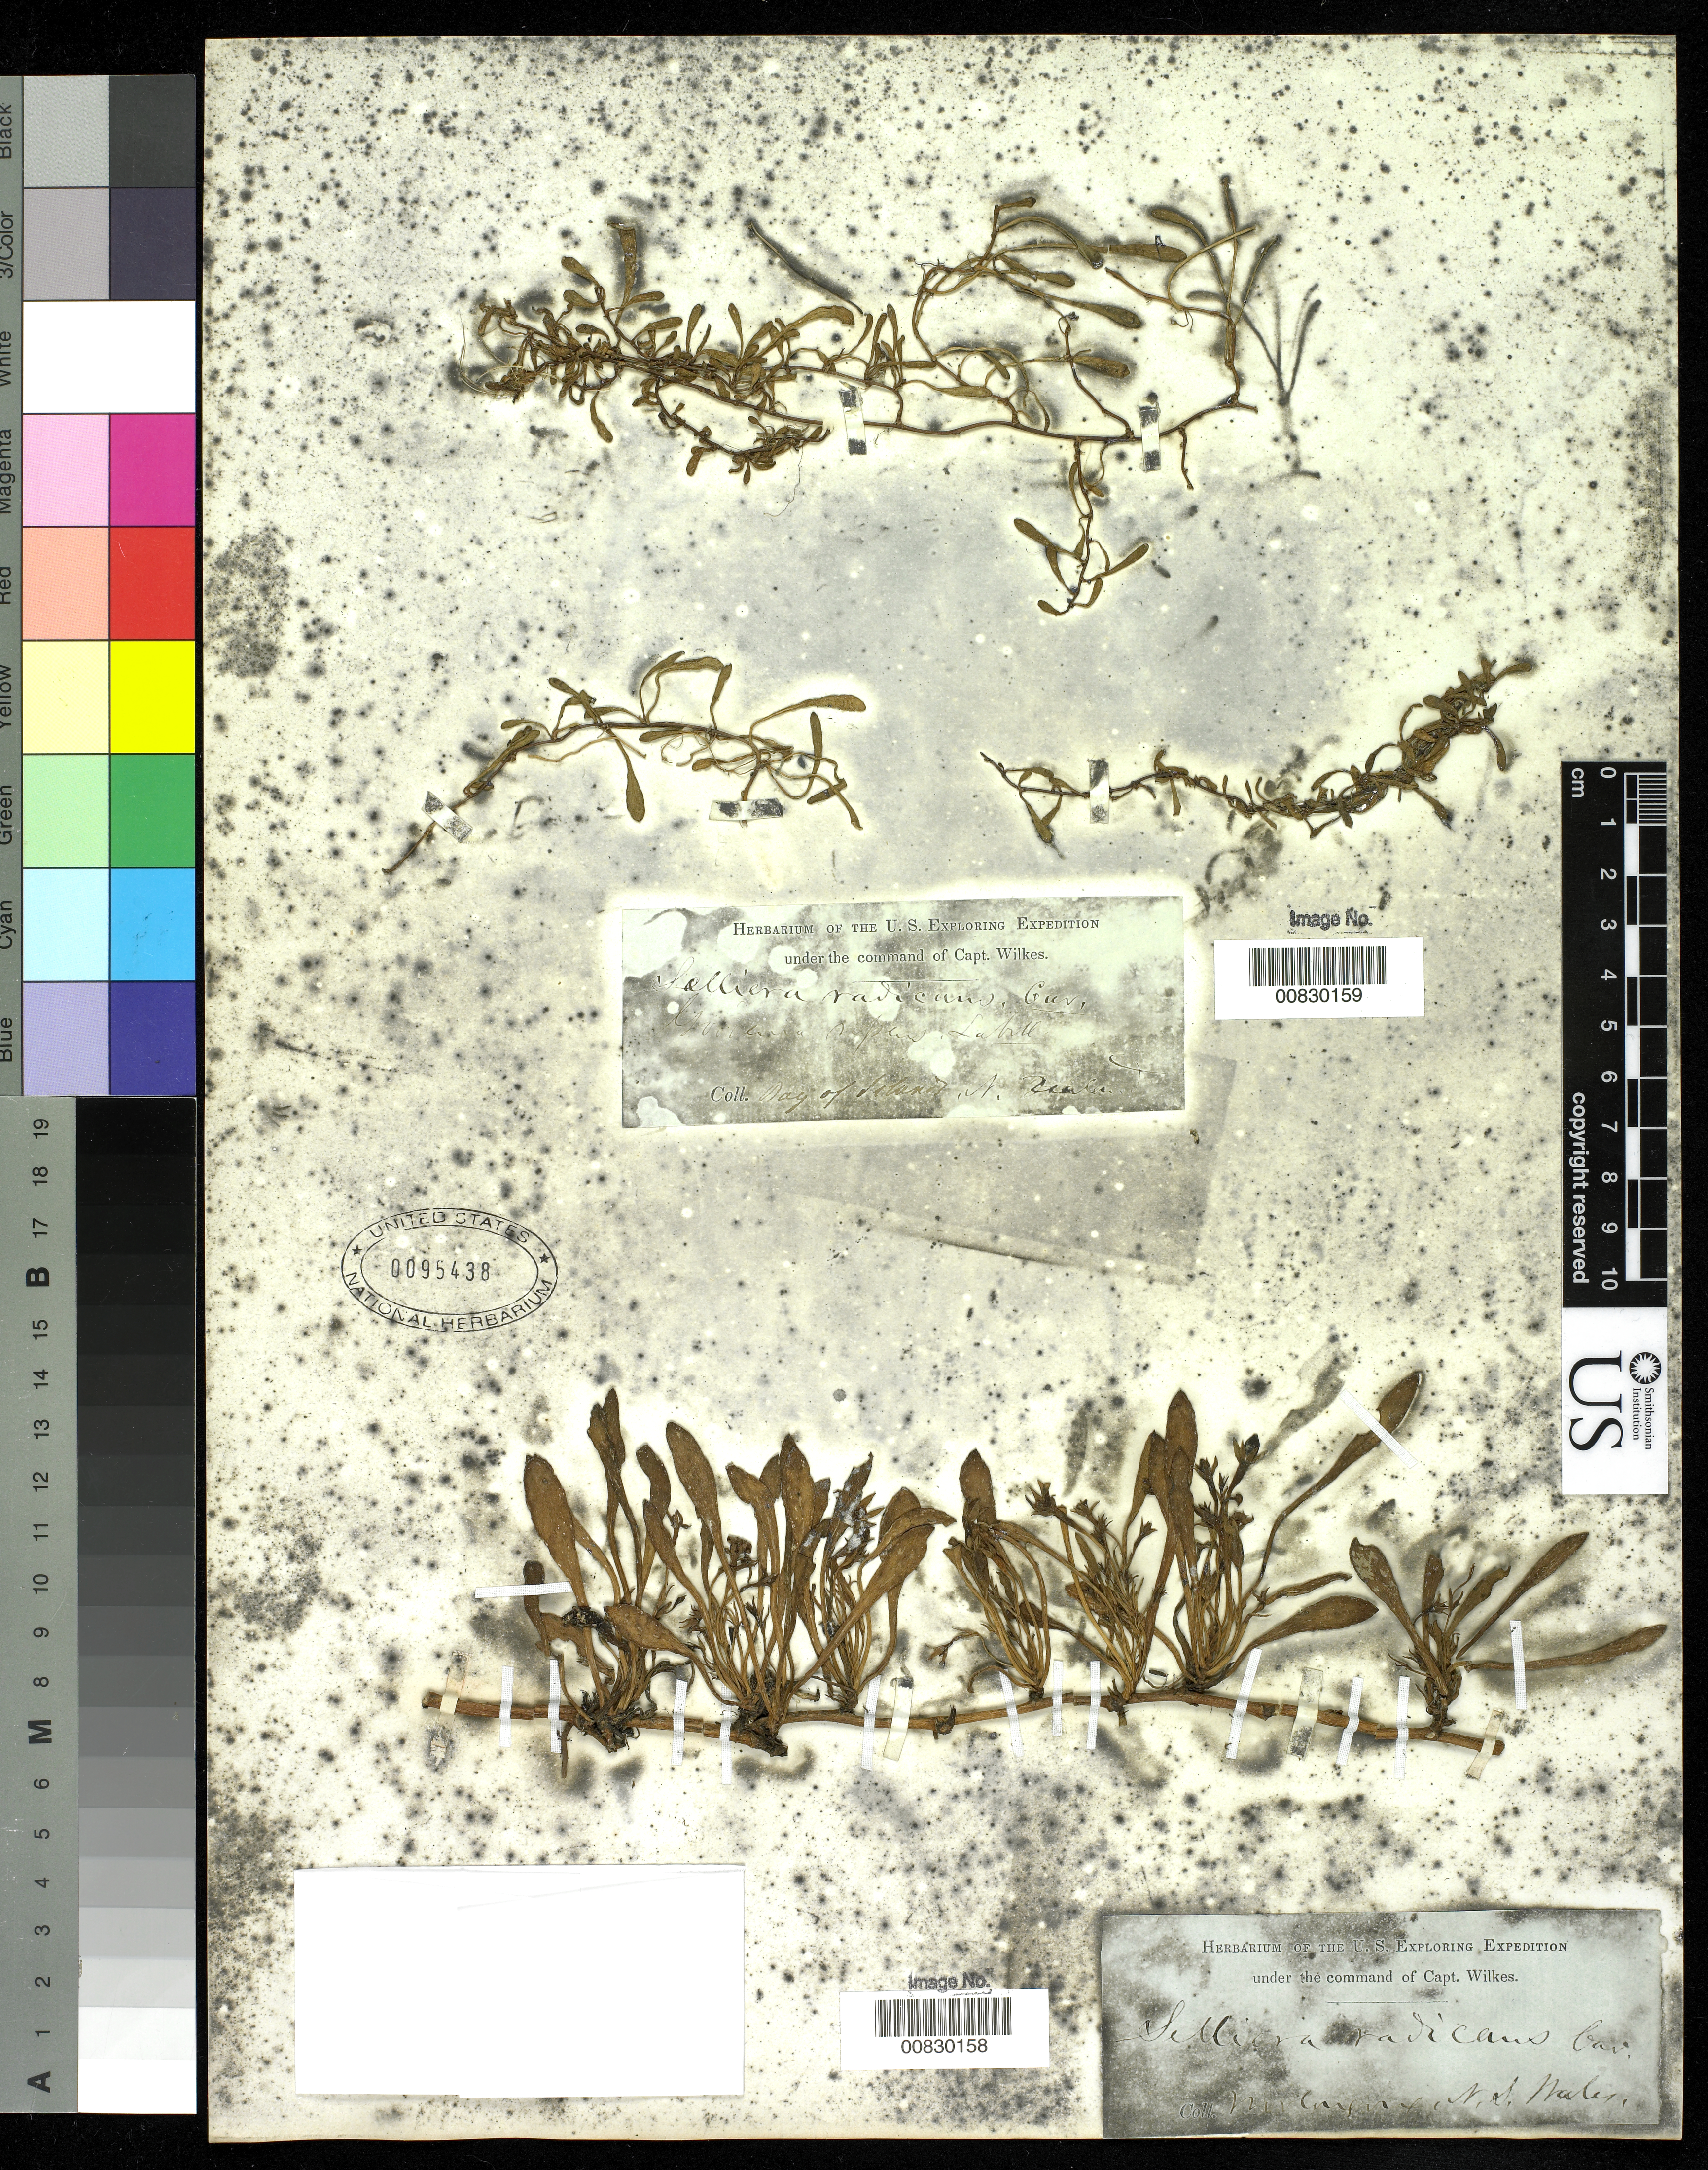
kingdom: Plantae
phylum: Tracheophyta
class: Magnoliopsida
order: Asterales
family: Goodeniaceae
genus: Selliera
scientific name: Selliera radicans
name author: Cav.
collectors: Wilkes Explor. Exped.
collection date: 1838/1842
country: Australia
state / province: New South Wales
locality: Woolongong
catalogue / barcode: US 95438